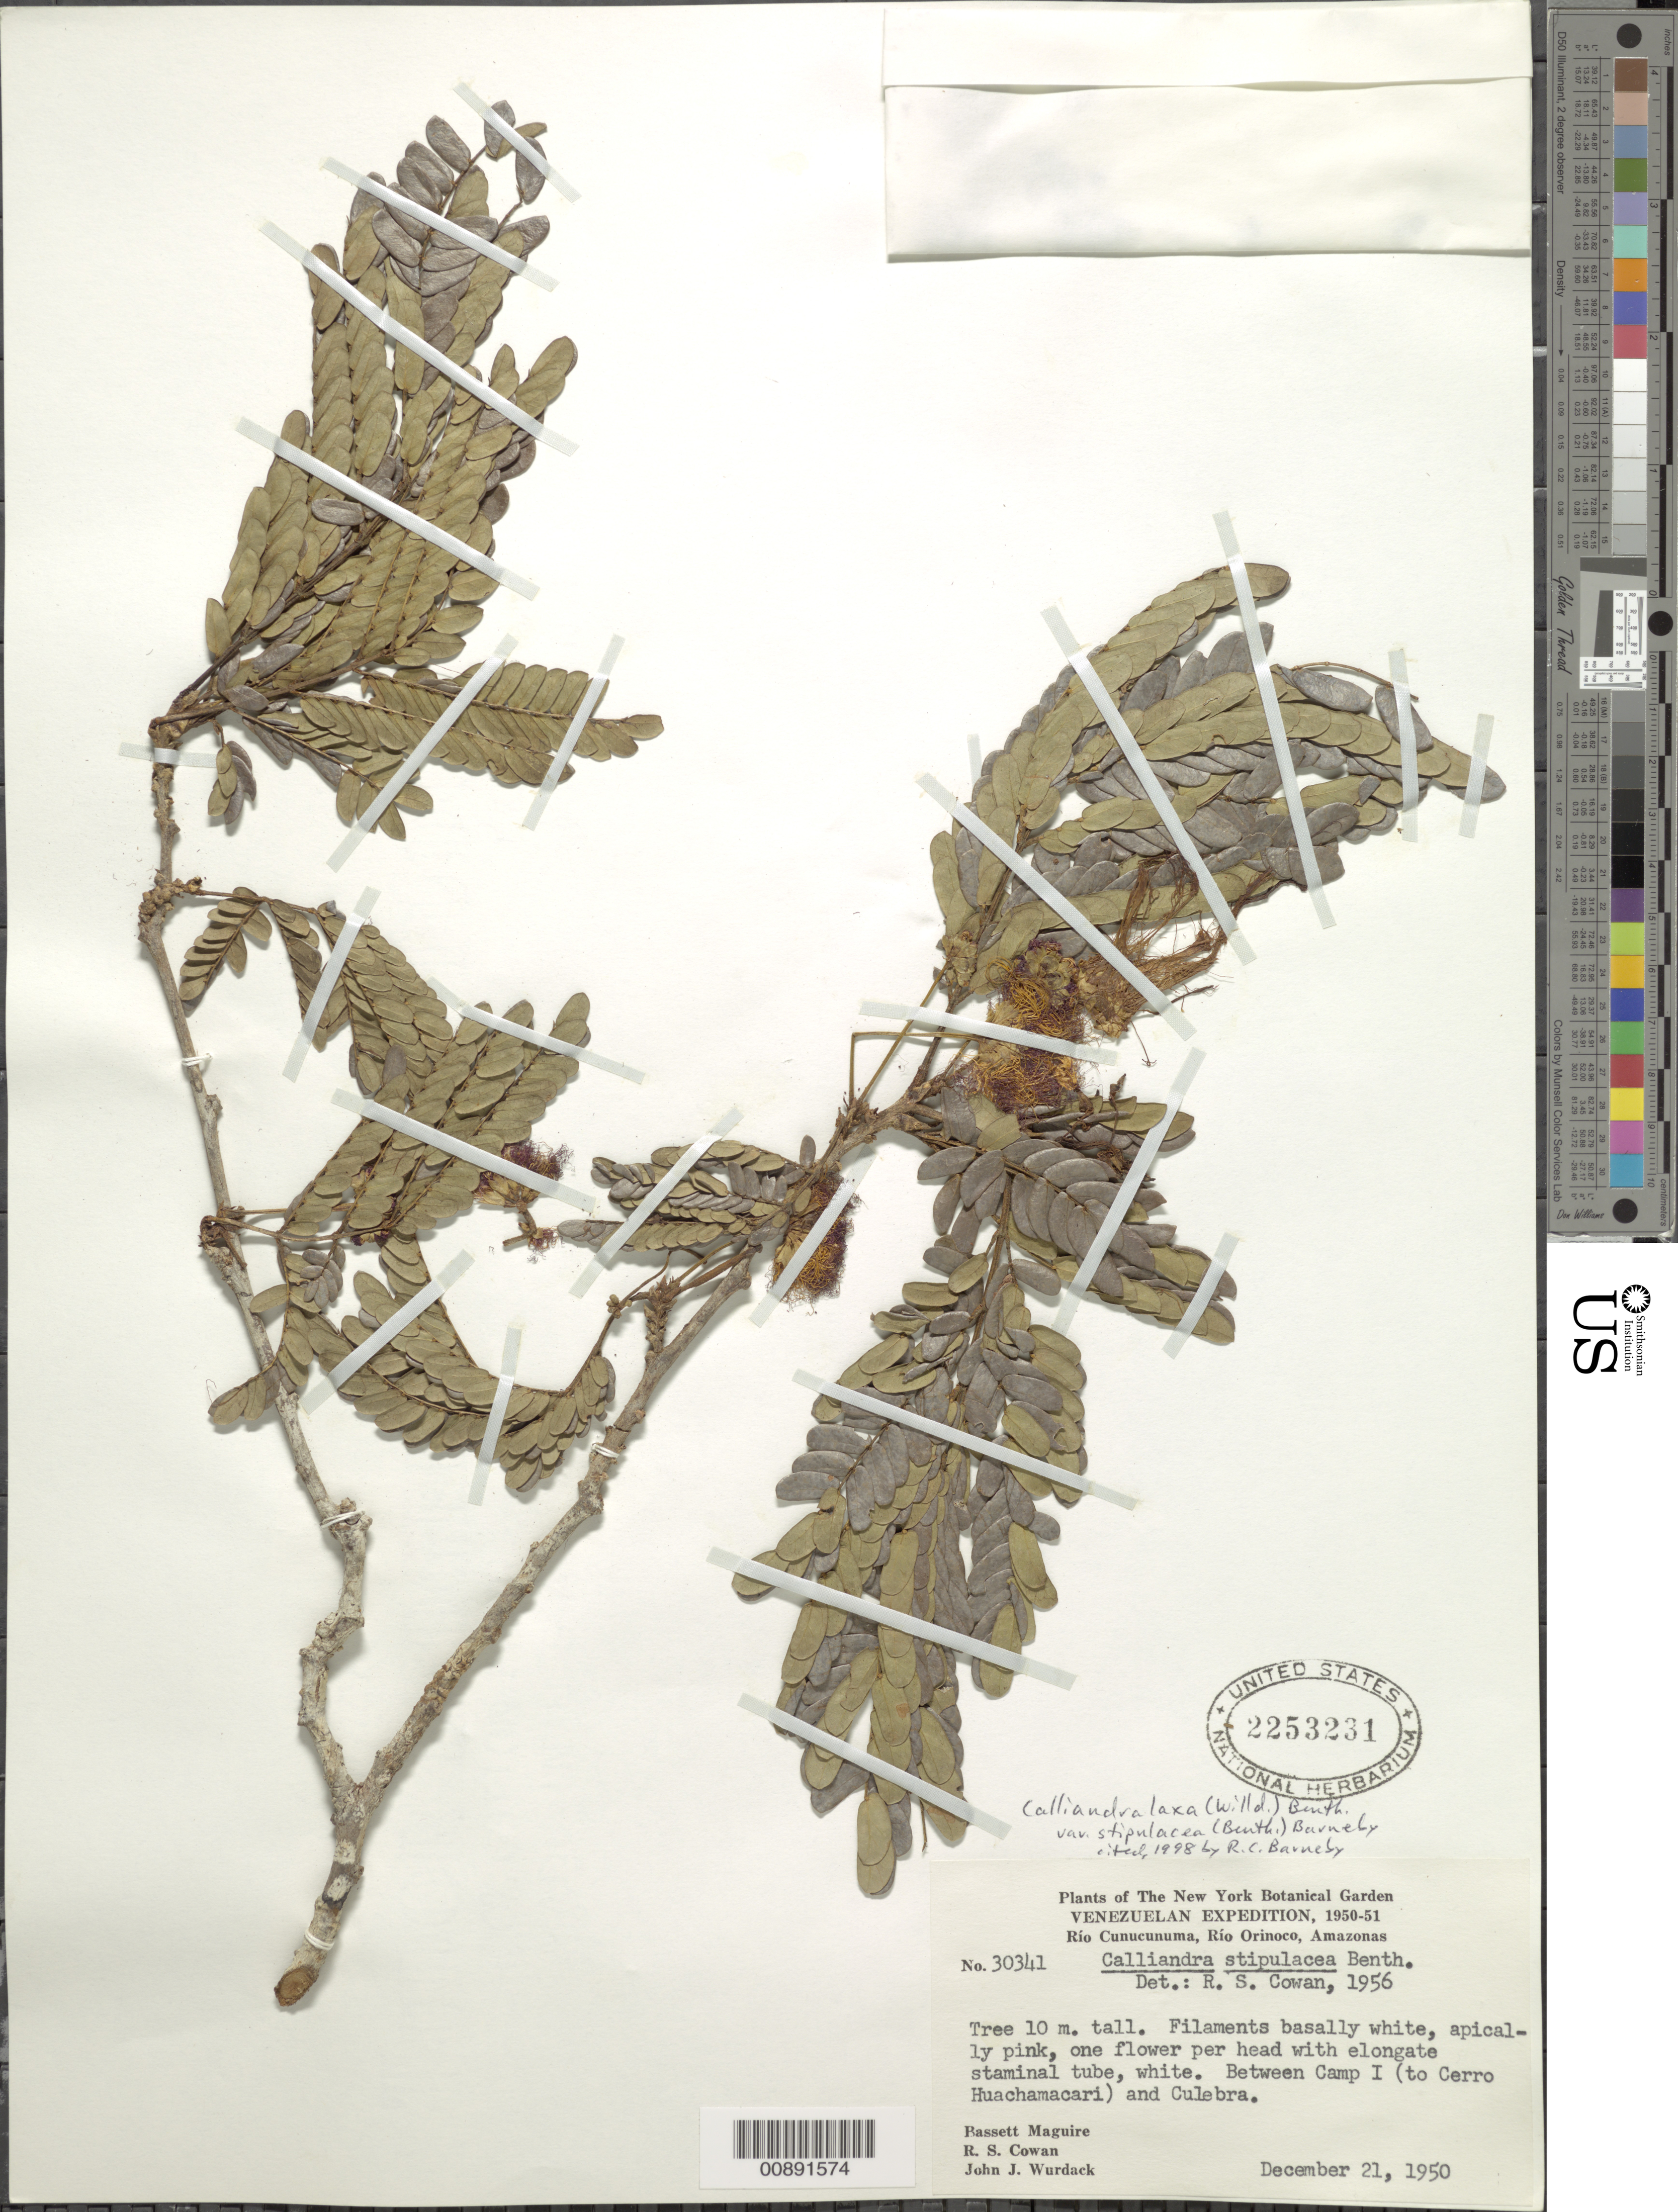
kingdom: Plantae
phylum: Tracheophyta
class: Magnoliopsida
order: Fabales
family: Fabaceae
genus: Calliandra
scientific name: Calliandra laxa var. stipulacea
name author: (Benth.) Barneby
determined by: Cowan, R. S.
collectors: B. Maguire, R. S. Cowan & J. J. Wurdack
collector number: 30341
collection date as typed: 21-Dec-50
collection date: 1950-12-21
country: Venezuela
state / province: Amazonas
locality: Río Cunucunuma, Camp I (to Cerro Huachamacari) to Culebra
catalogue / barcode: US 2253231